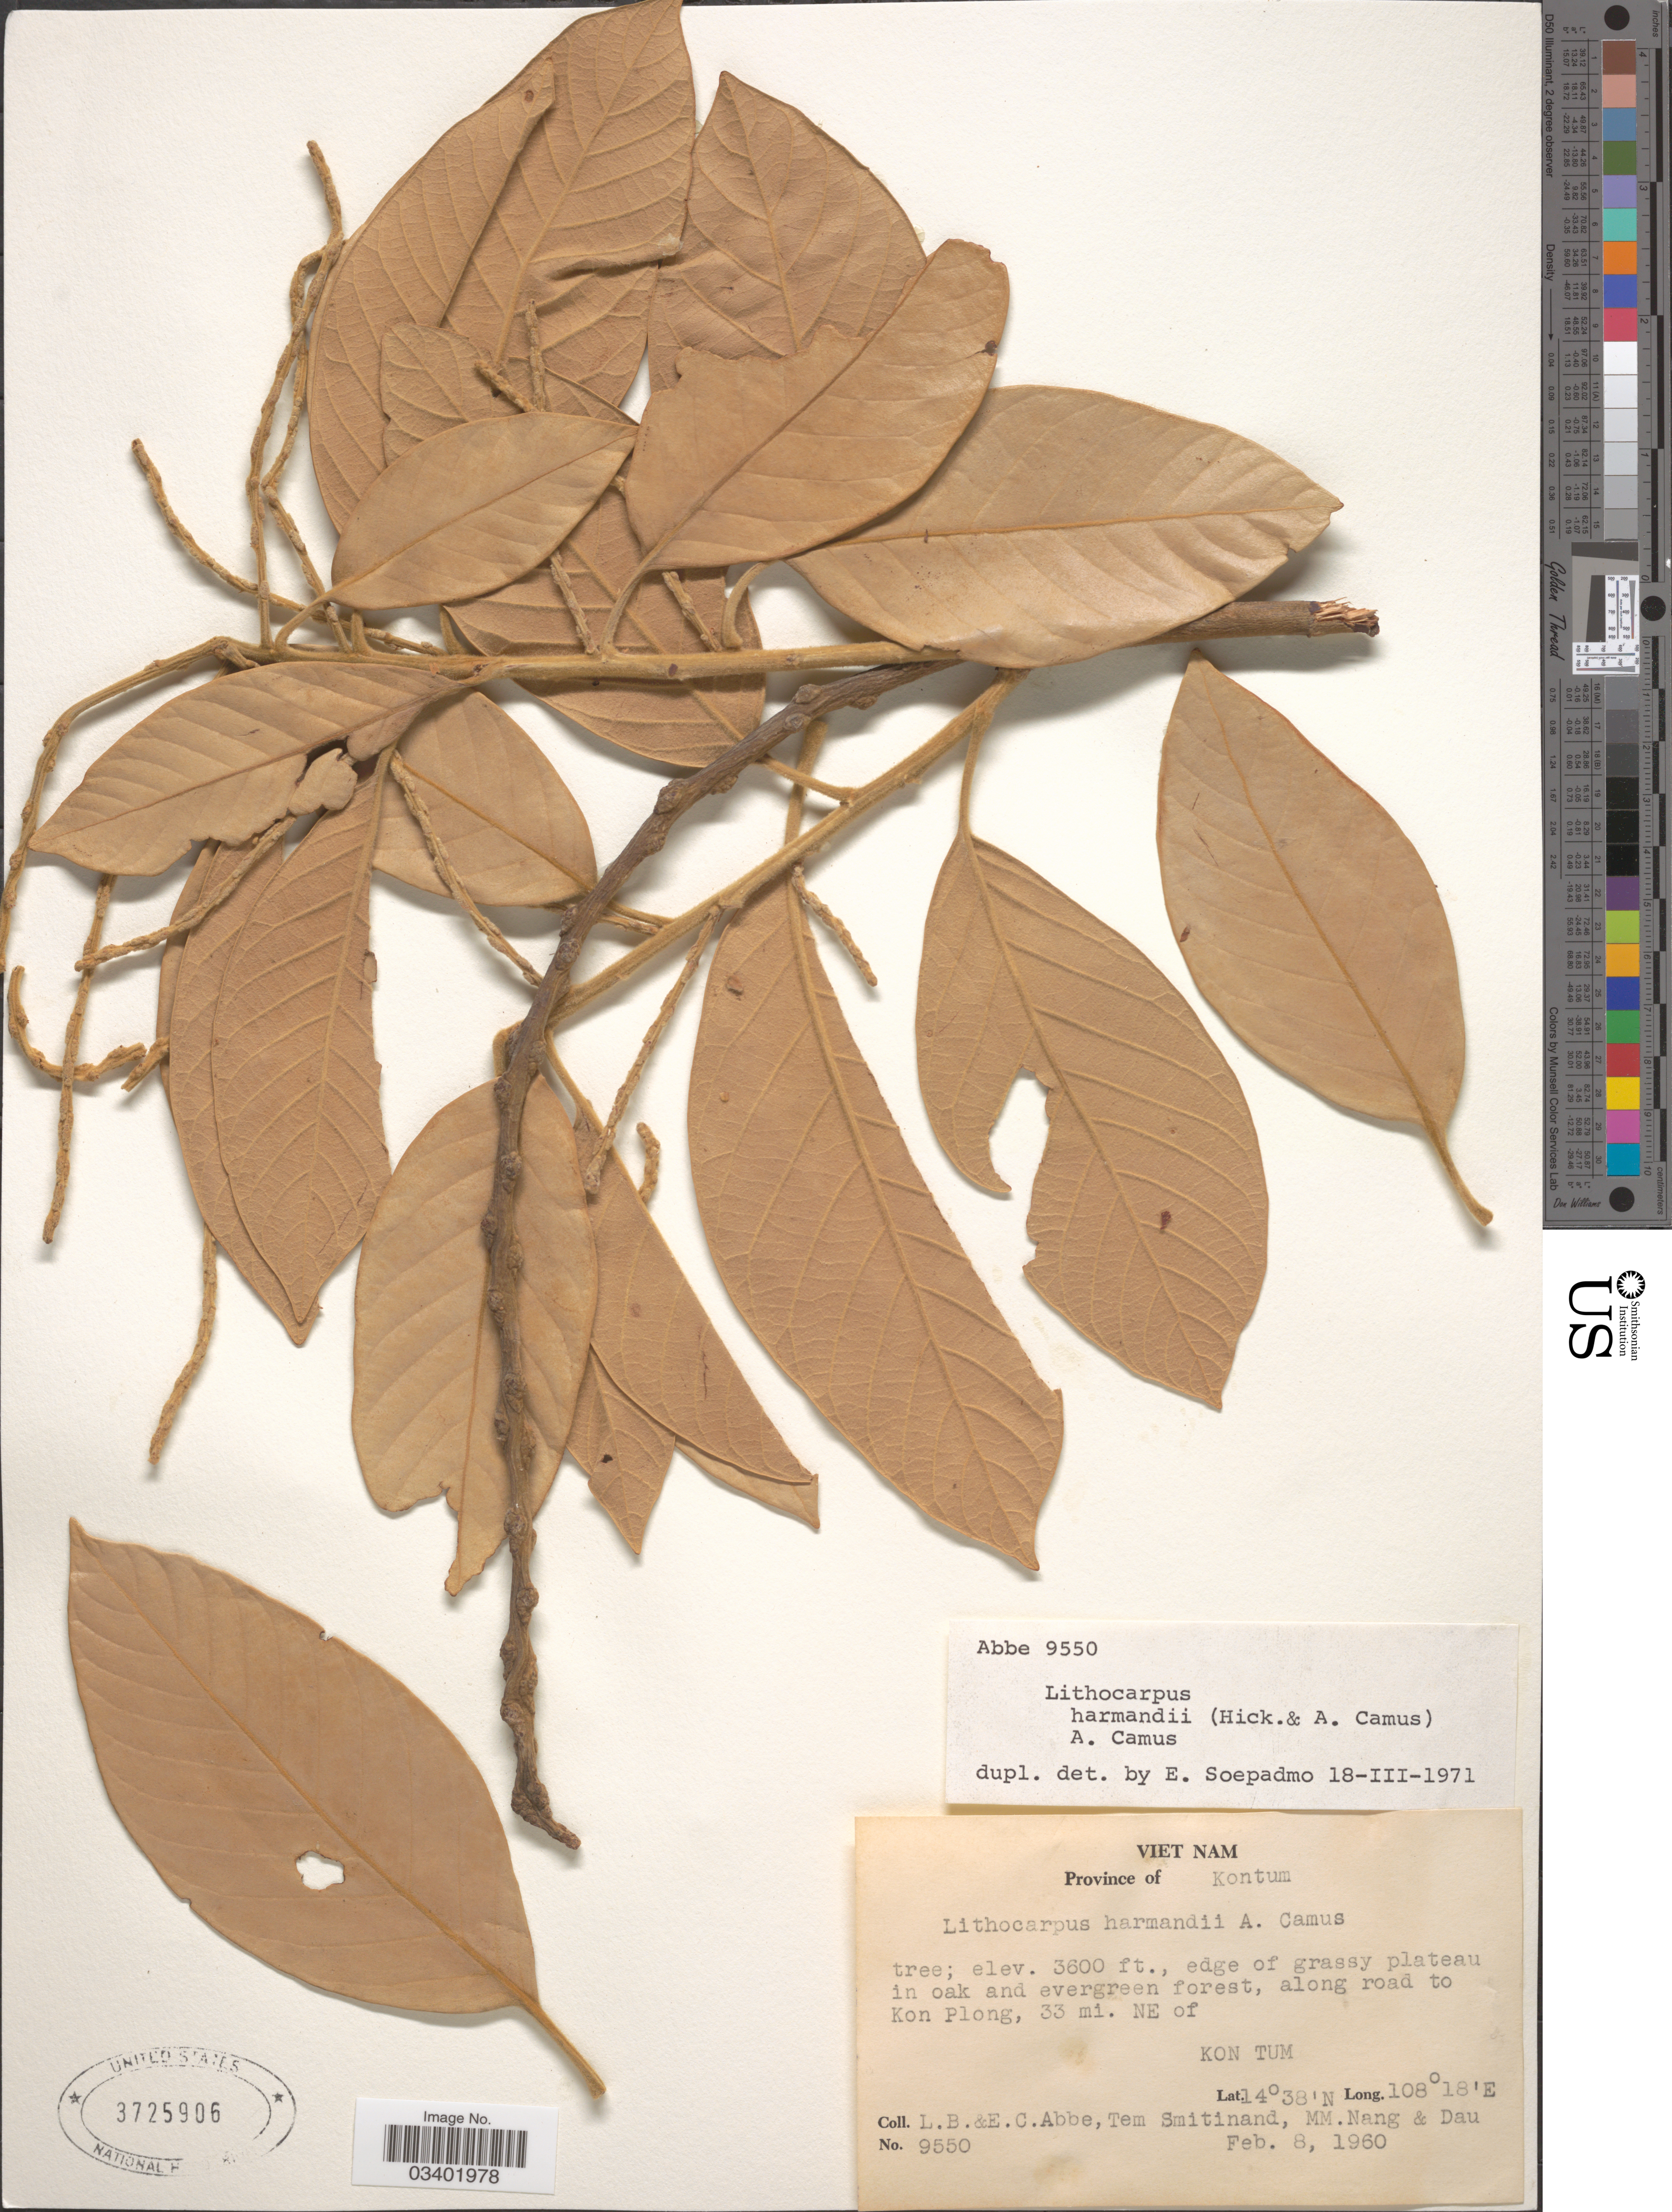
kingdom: Plantae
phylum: Tracheophyta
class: Magnoliopsida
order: Fagales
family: Fagaceae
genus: Lithocarpus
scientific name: Lithocarpus harmandii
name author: (Hickel & A. Camus) A. Camus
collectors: L. B. Abbe, E. C. Abbe, T. Smitinand, M. Nang & -- Dau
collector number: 9550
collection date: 1960-02-08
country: Vietnam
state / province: Kon Tum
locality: Province of Kontum. Along road to Kon Plong, 33 mi. NE of Kon Tum.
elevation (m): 1097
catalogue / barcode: US 3725906